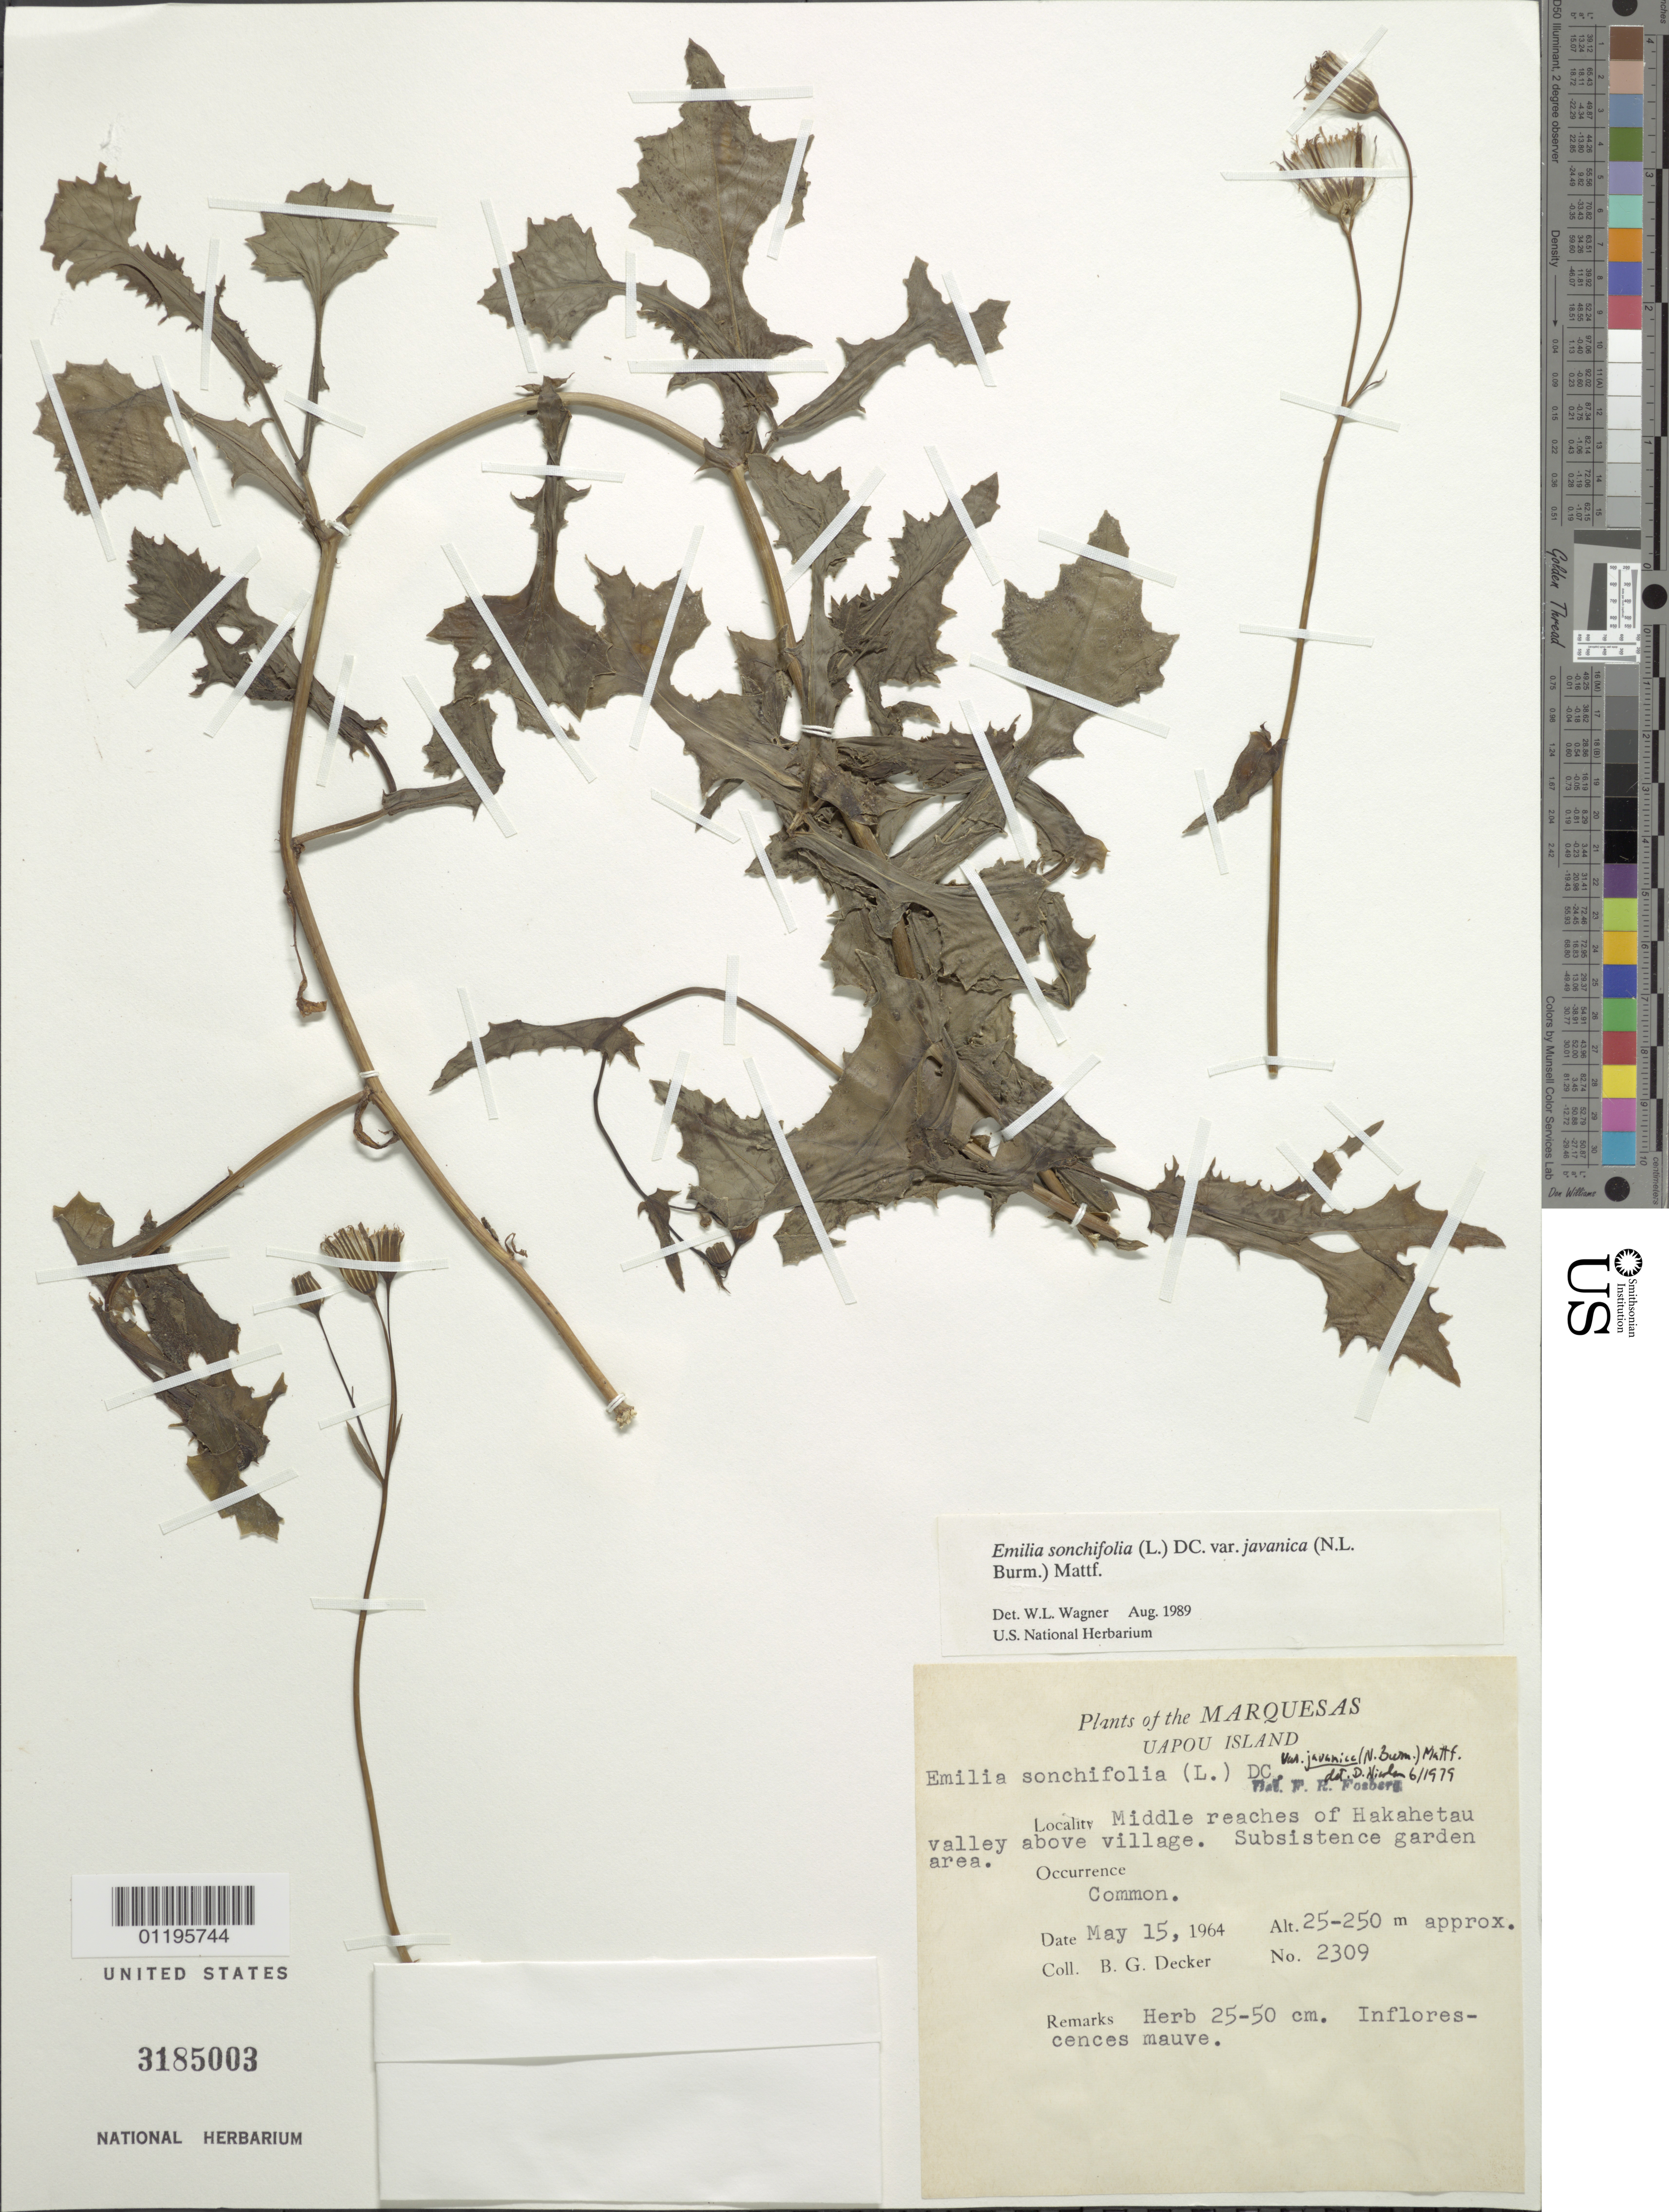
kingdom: Plantae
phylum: Tracheophyta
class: Magnoliopsida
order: Asterales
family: Asteraceae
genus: Emilia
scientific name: Emilia sonchifolia var. javanica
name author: (Burm. f.) Mattf.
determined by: Wagner, W. L., (BOT), Smithsonian Institution - National Museum of Natural History (UNITED STATES)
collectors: B. G. Decker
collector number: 2309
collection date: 1964-05-15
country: French Polynesia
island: Ua Pou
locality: middle reaches of Hakahetau Valley above village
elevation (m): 25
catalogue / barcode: US 3185003